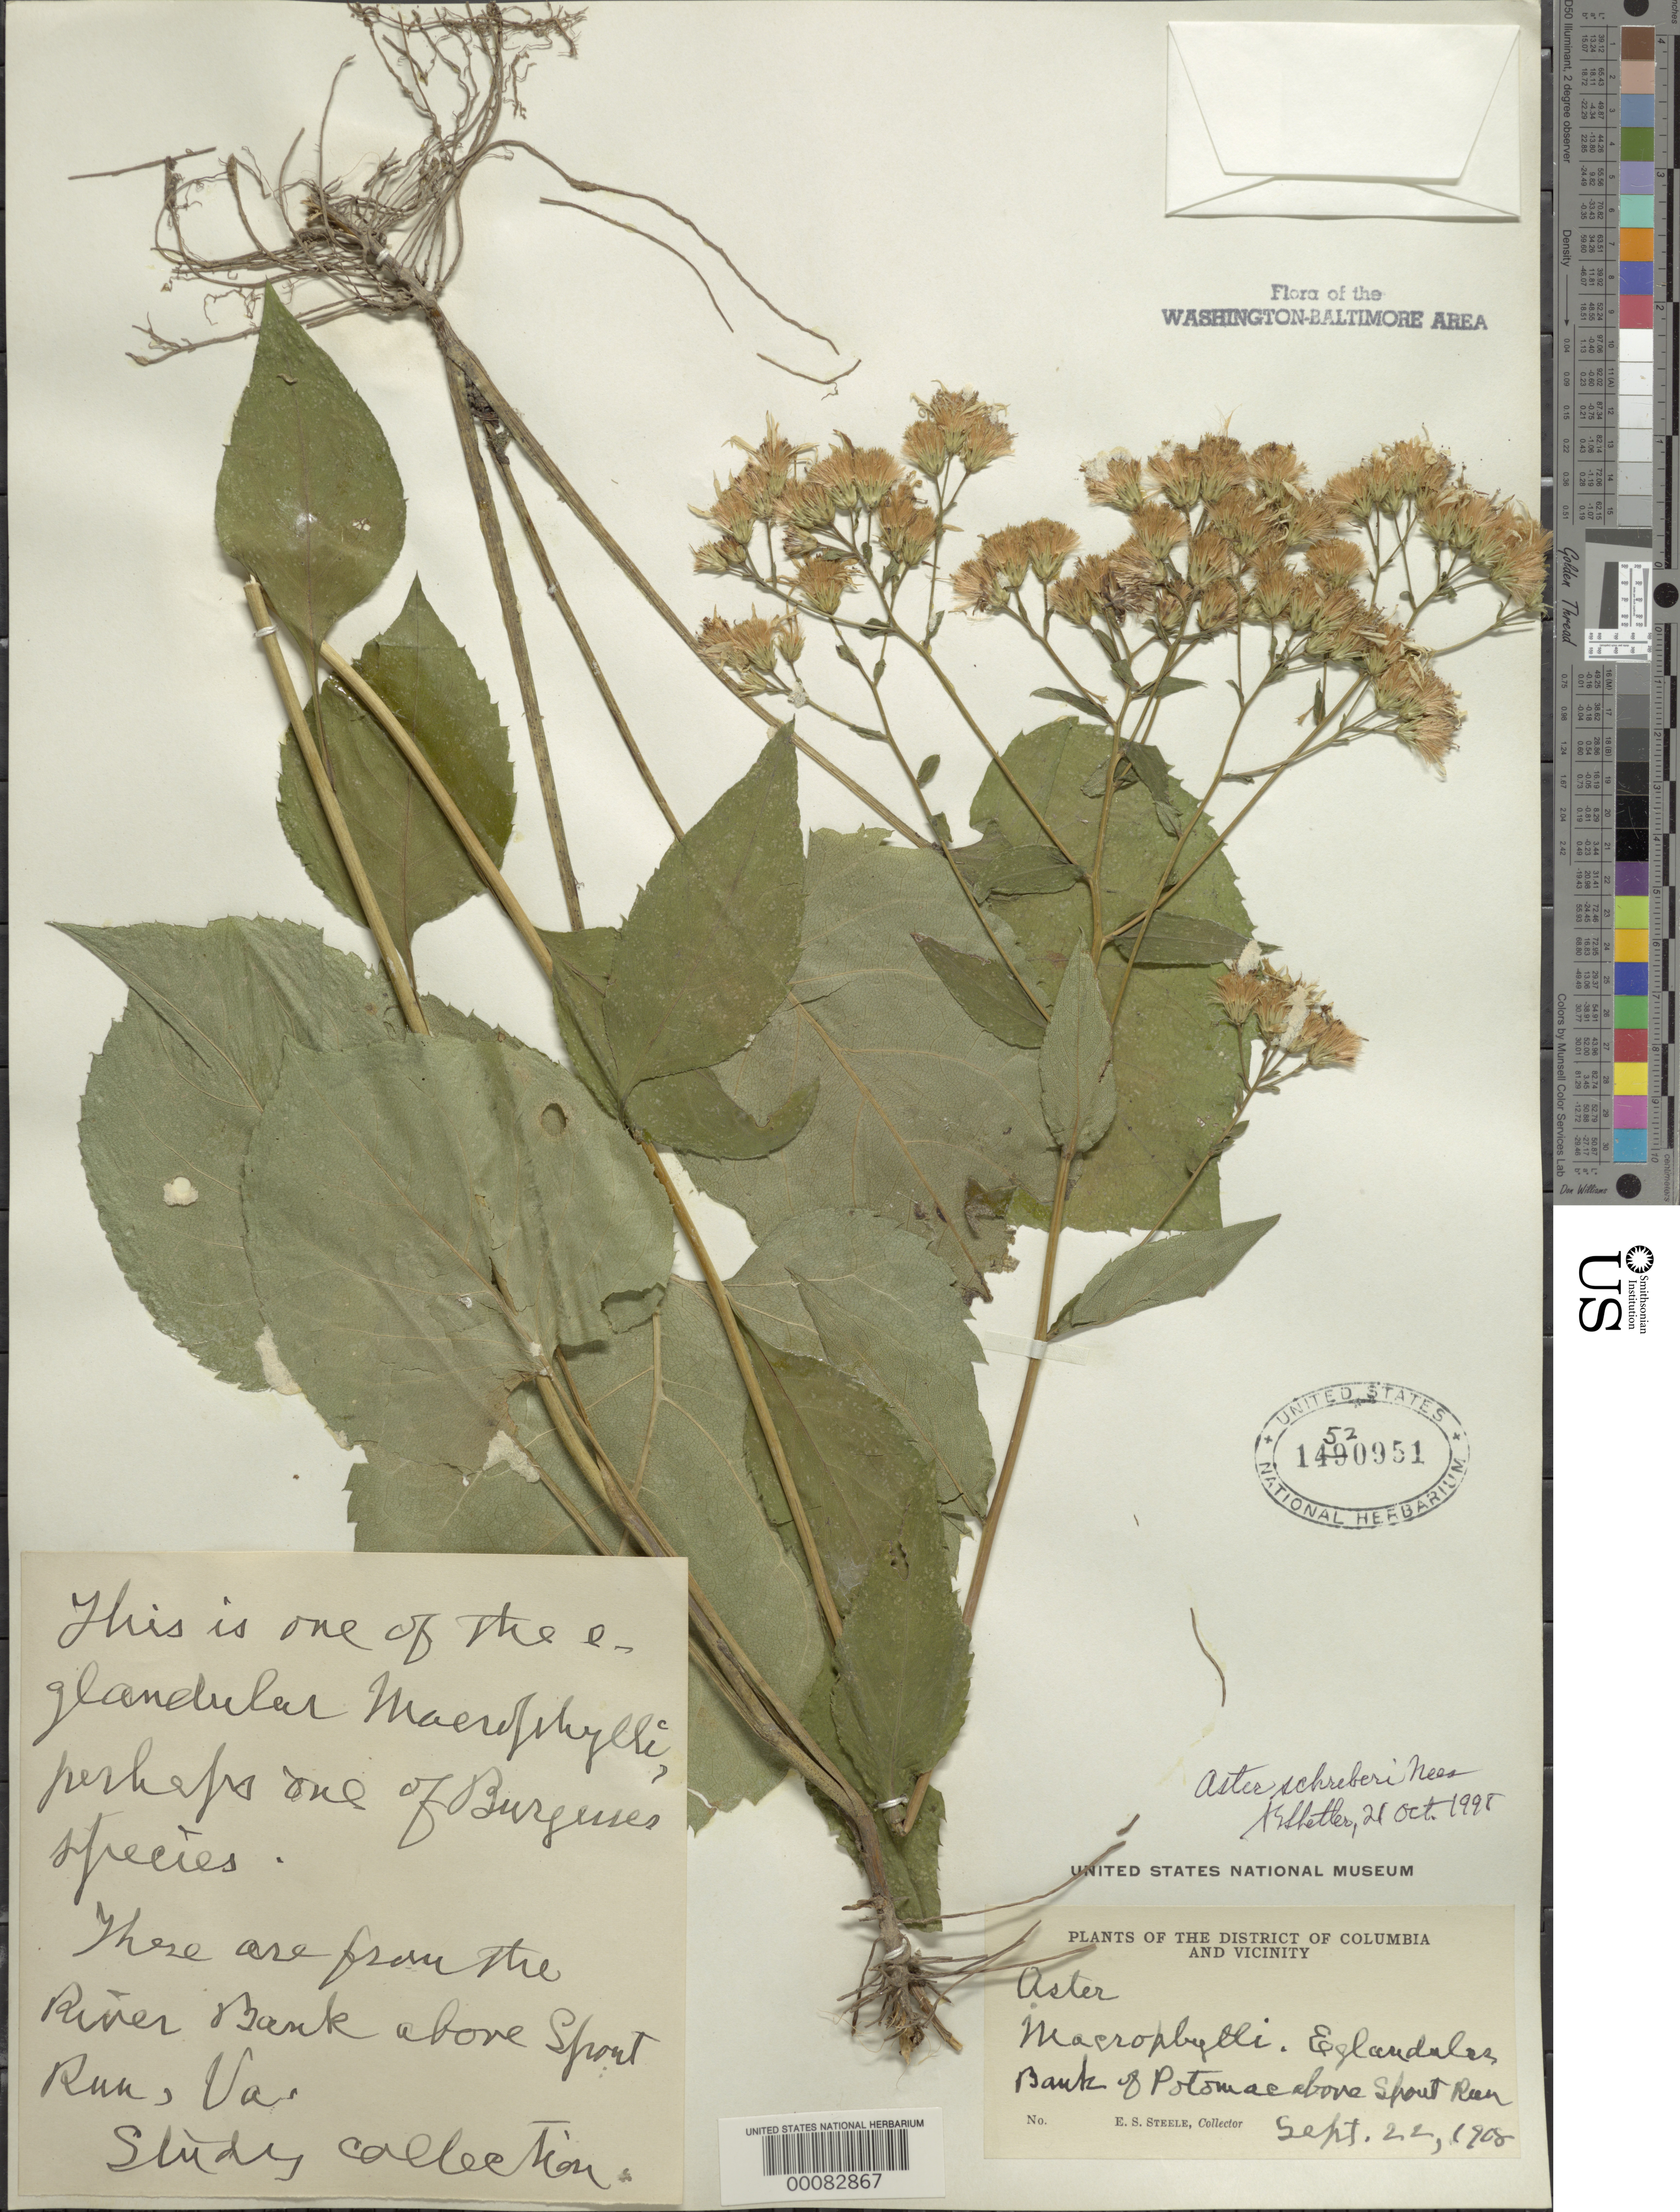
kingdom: Plantae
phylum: Tracheophyta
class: Magnoliopsida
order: Asterales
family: Asteraceae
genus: Eurybia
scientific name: Eurybia schreberi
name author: (Nees) Nees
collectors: E. Steele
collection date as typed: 22 Sep 1908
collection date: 1908-09-22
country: United States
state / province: Virginia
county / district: Fairfax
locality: Potomac bank above Spout Run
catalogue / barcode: US 1520951